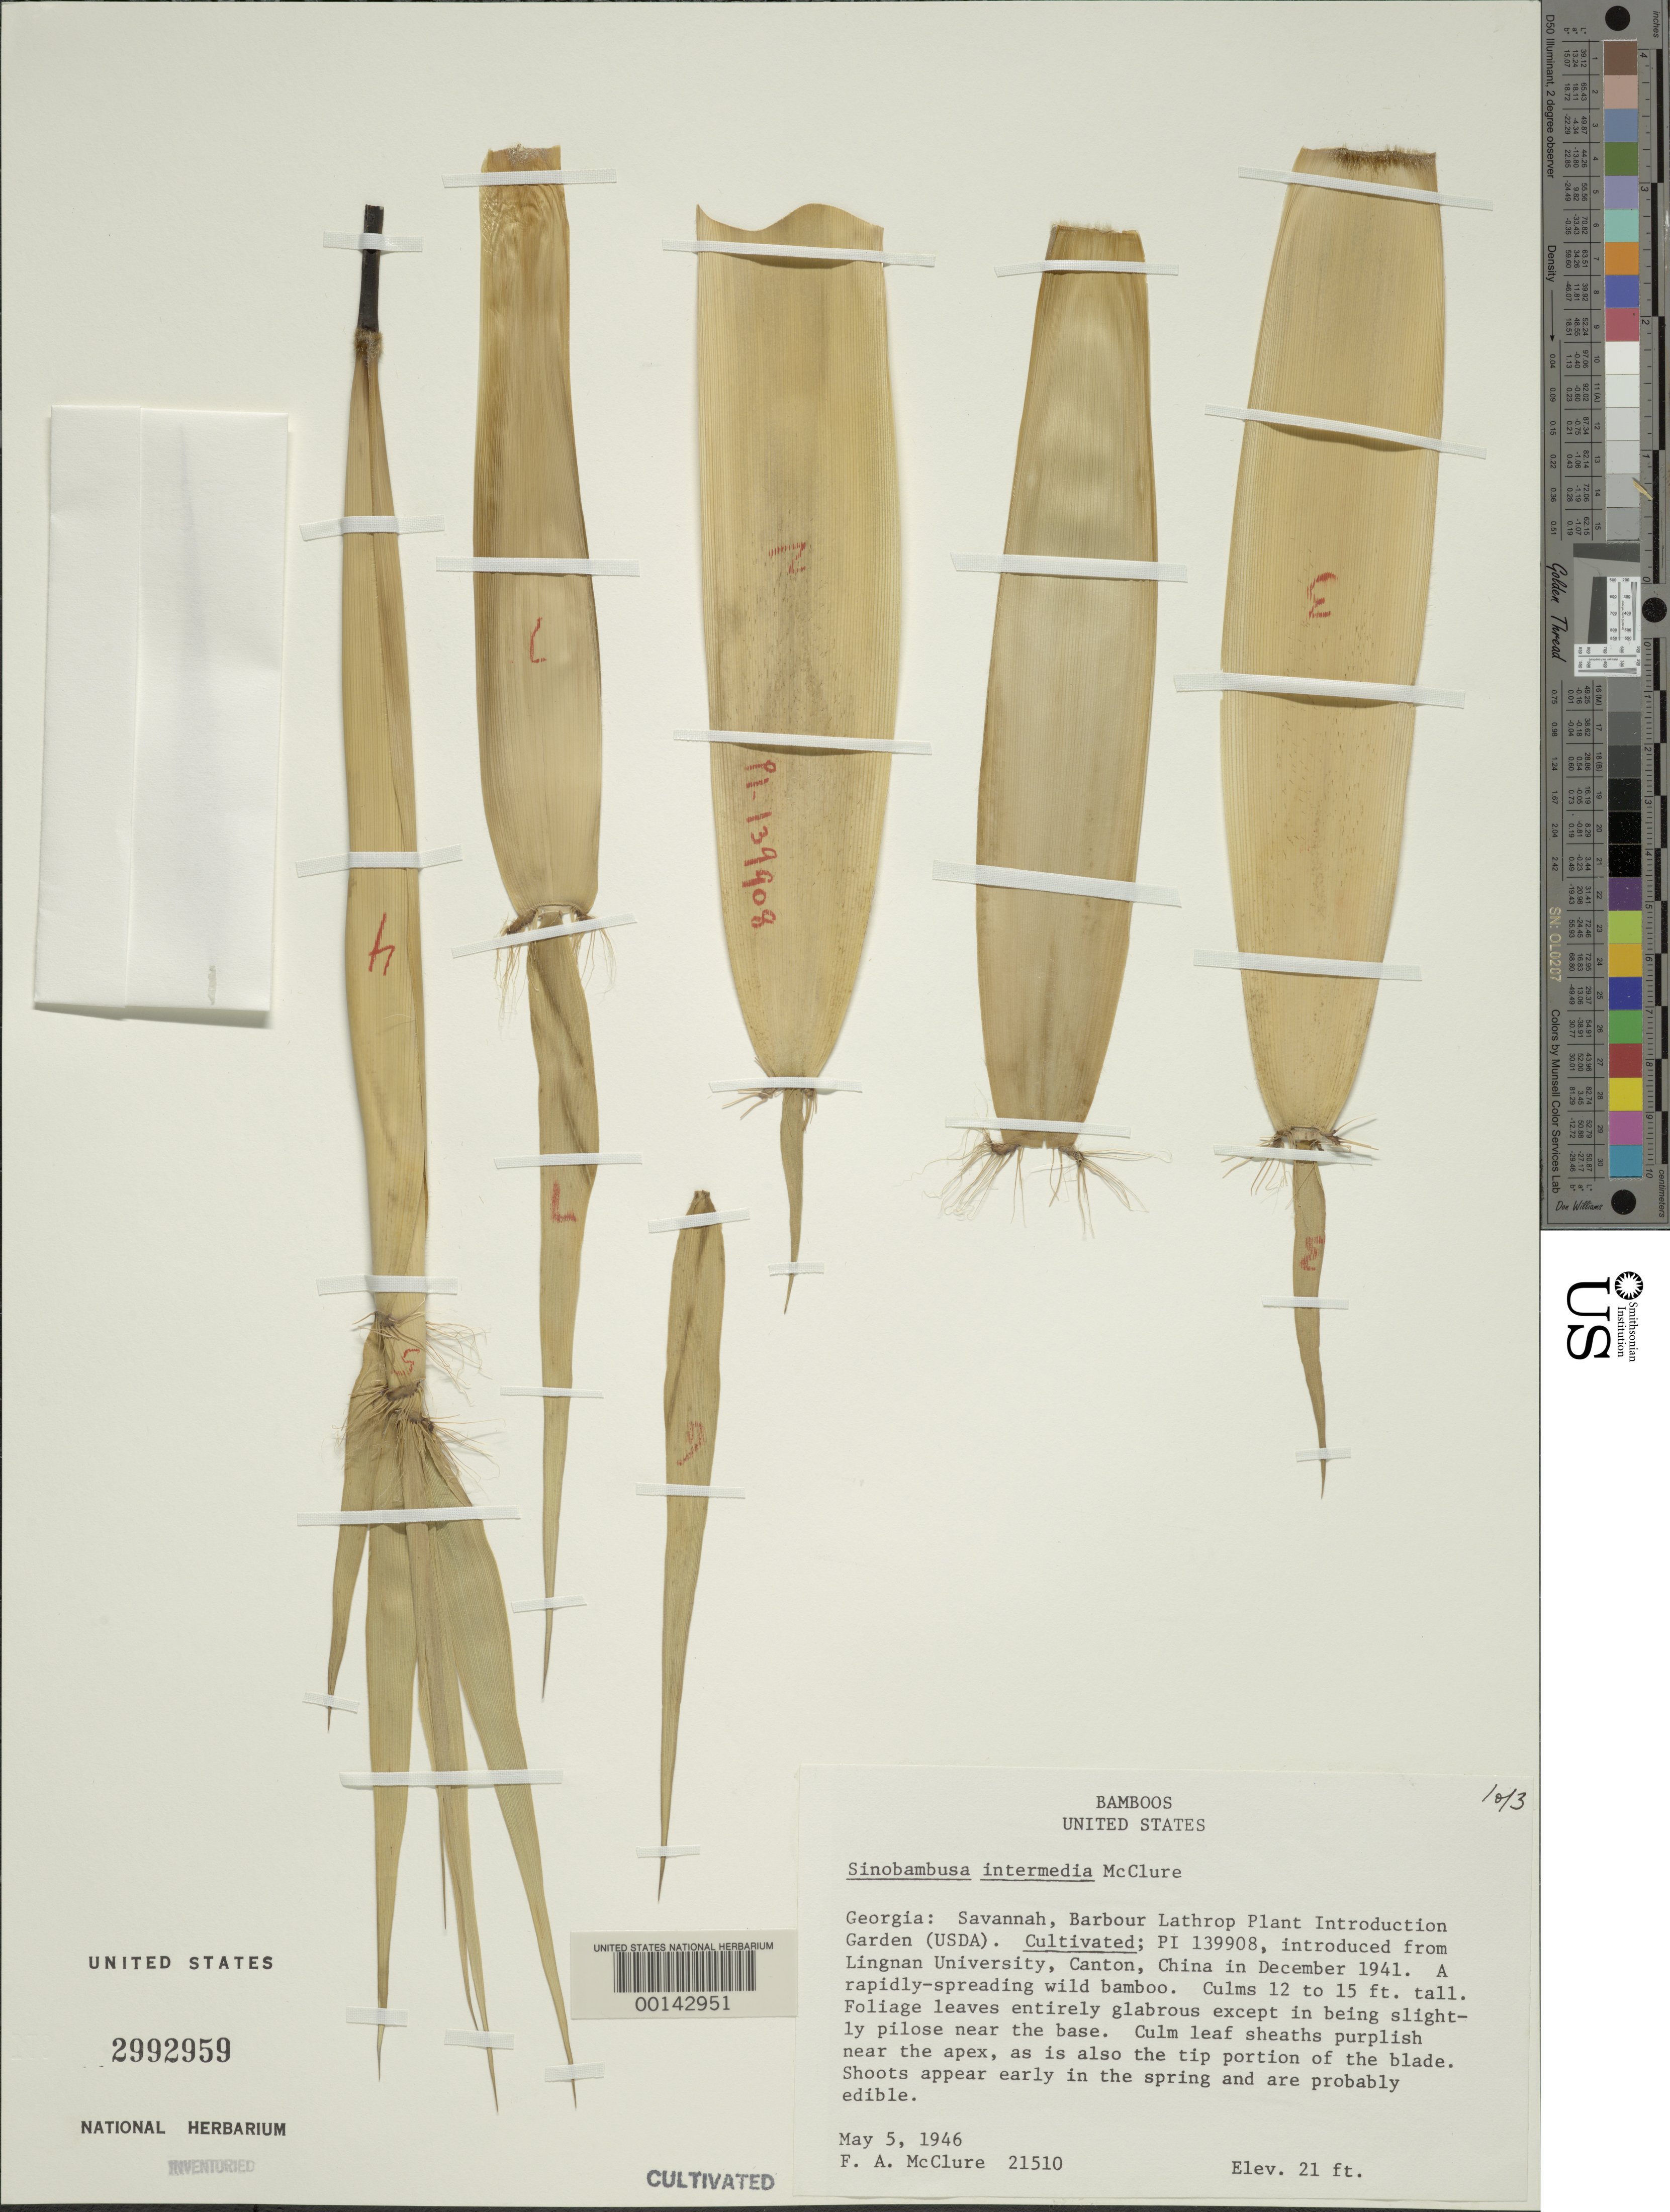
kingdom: Plantae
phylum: Tracheophyta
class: Liliopsida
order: Poales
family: Poaceae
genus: Sinobambusa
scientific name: Sinobambusa intermedia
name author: McClure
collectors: F. A. McClure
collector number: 21510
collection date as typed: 05 May 1946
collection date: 1946-05-05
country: United States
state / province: Georgia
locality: Savannah, Barbour Lathrop Plant Introduction Garden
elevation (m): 6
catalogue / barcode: US 2992959